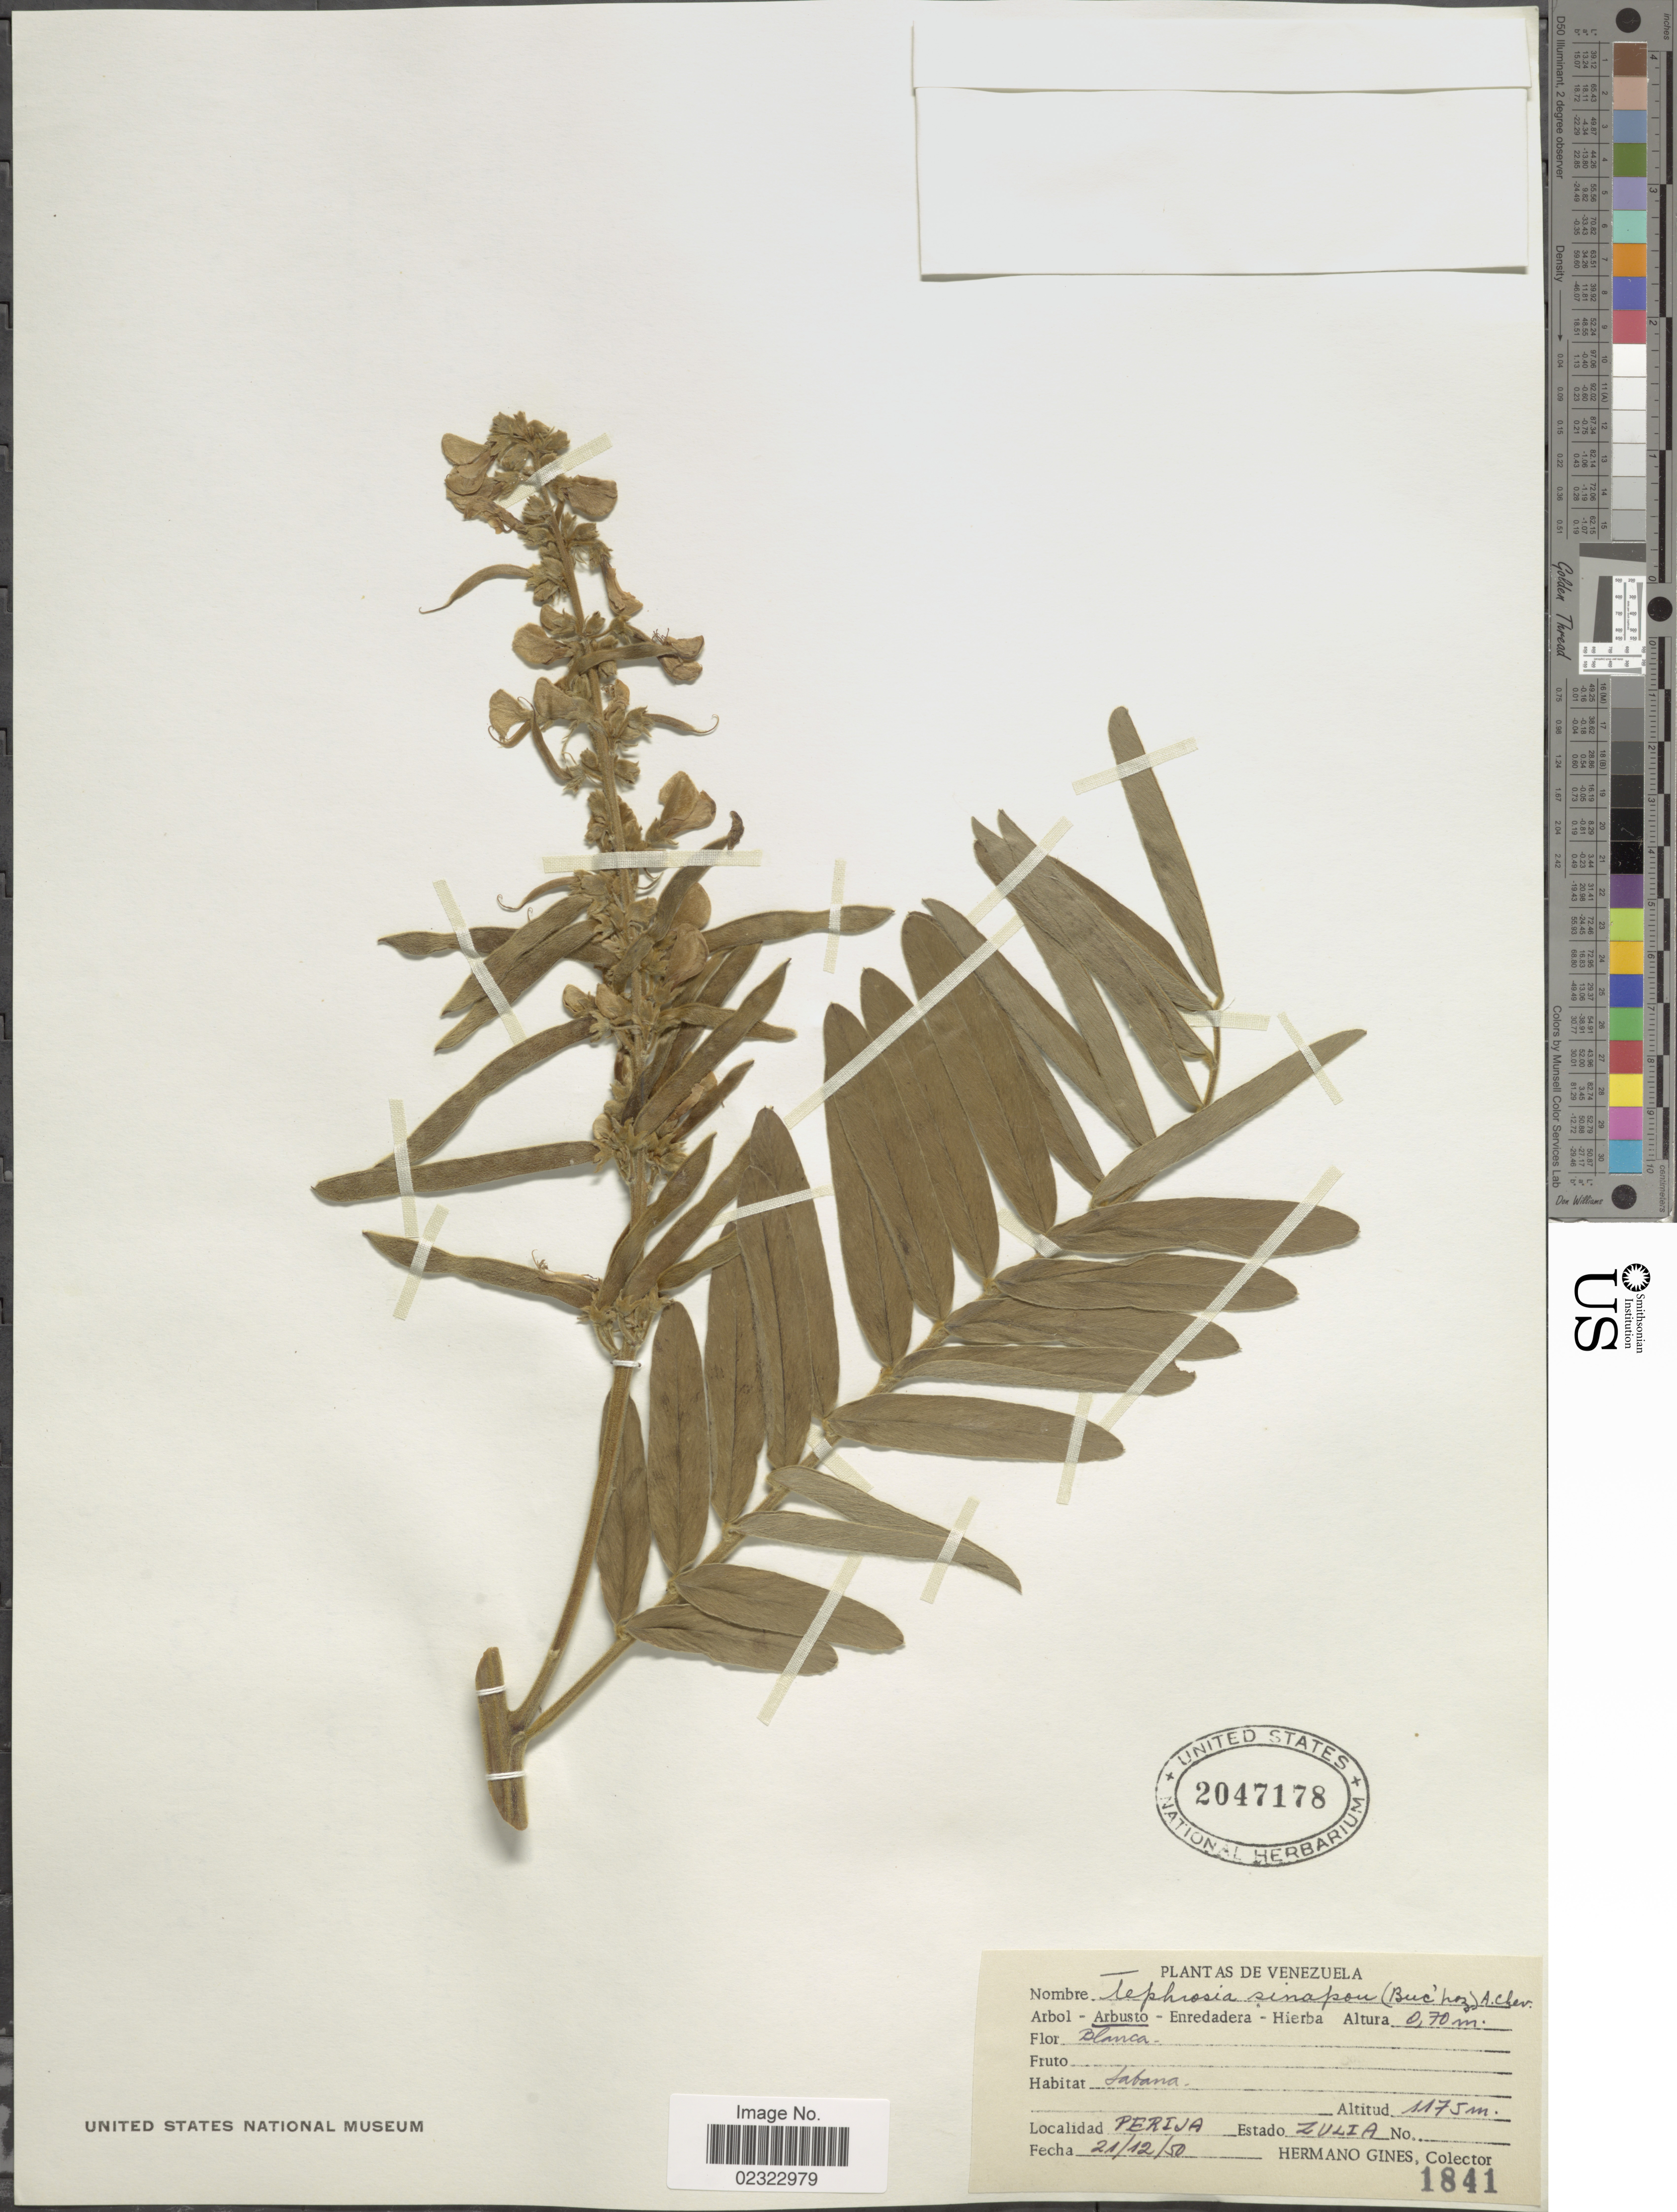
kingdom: Plantae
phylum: Tracheophyta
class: Magnoliopsida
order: Fabales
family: Fabaceae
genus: Tephrosia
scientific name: Tephrosia sinapou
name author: (Buc'hoz) A. Chev.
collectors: Bro. Gines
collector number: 1841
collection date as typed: Transcribed d/m/y: 21/12/50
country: Venezuela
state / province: Zulia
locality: Perija, Estado Zulia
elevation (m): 1175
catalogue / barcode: US 2047178